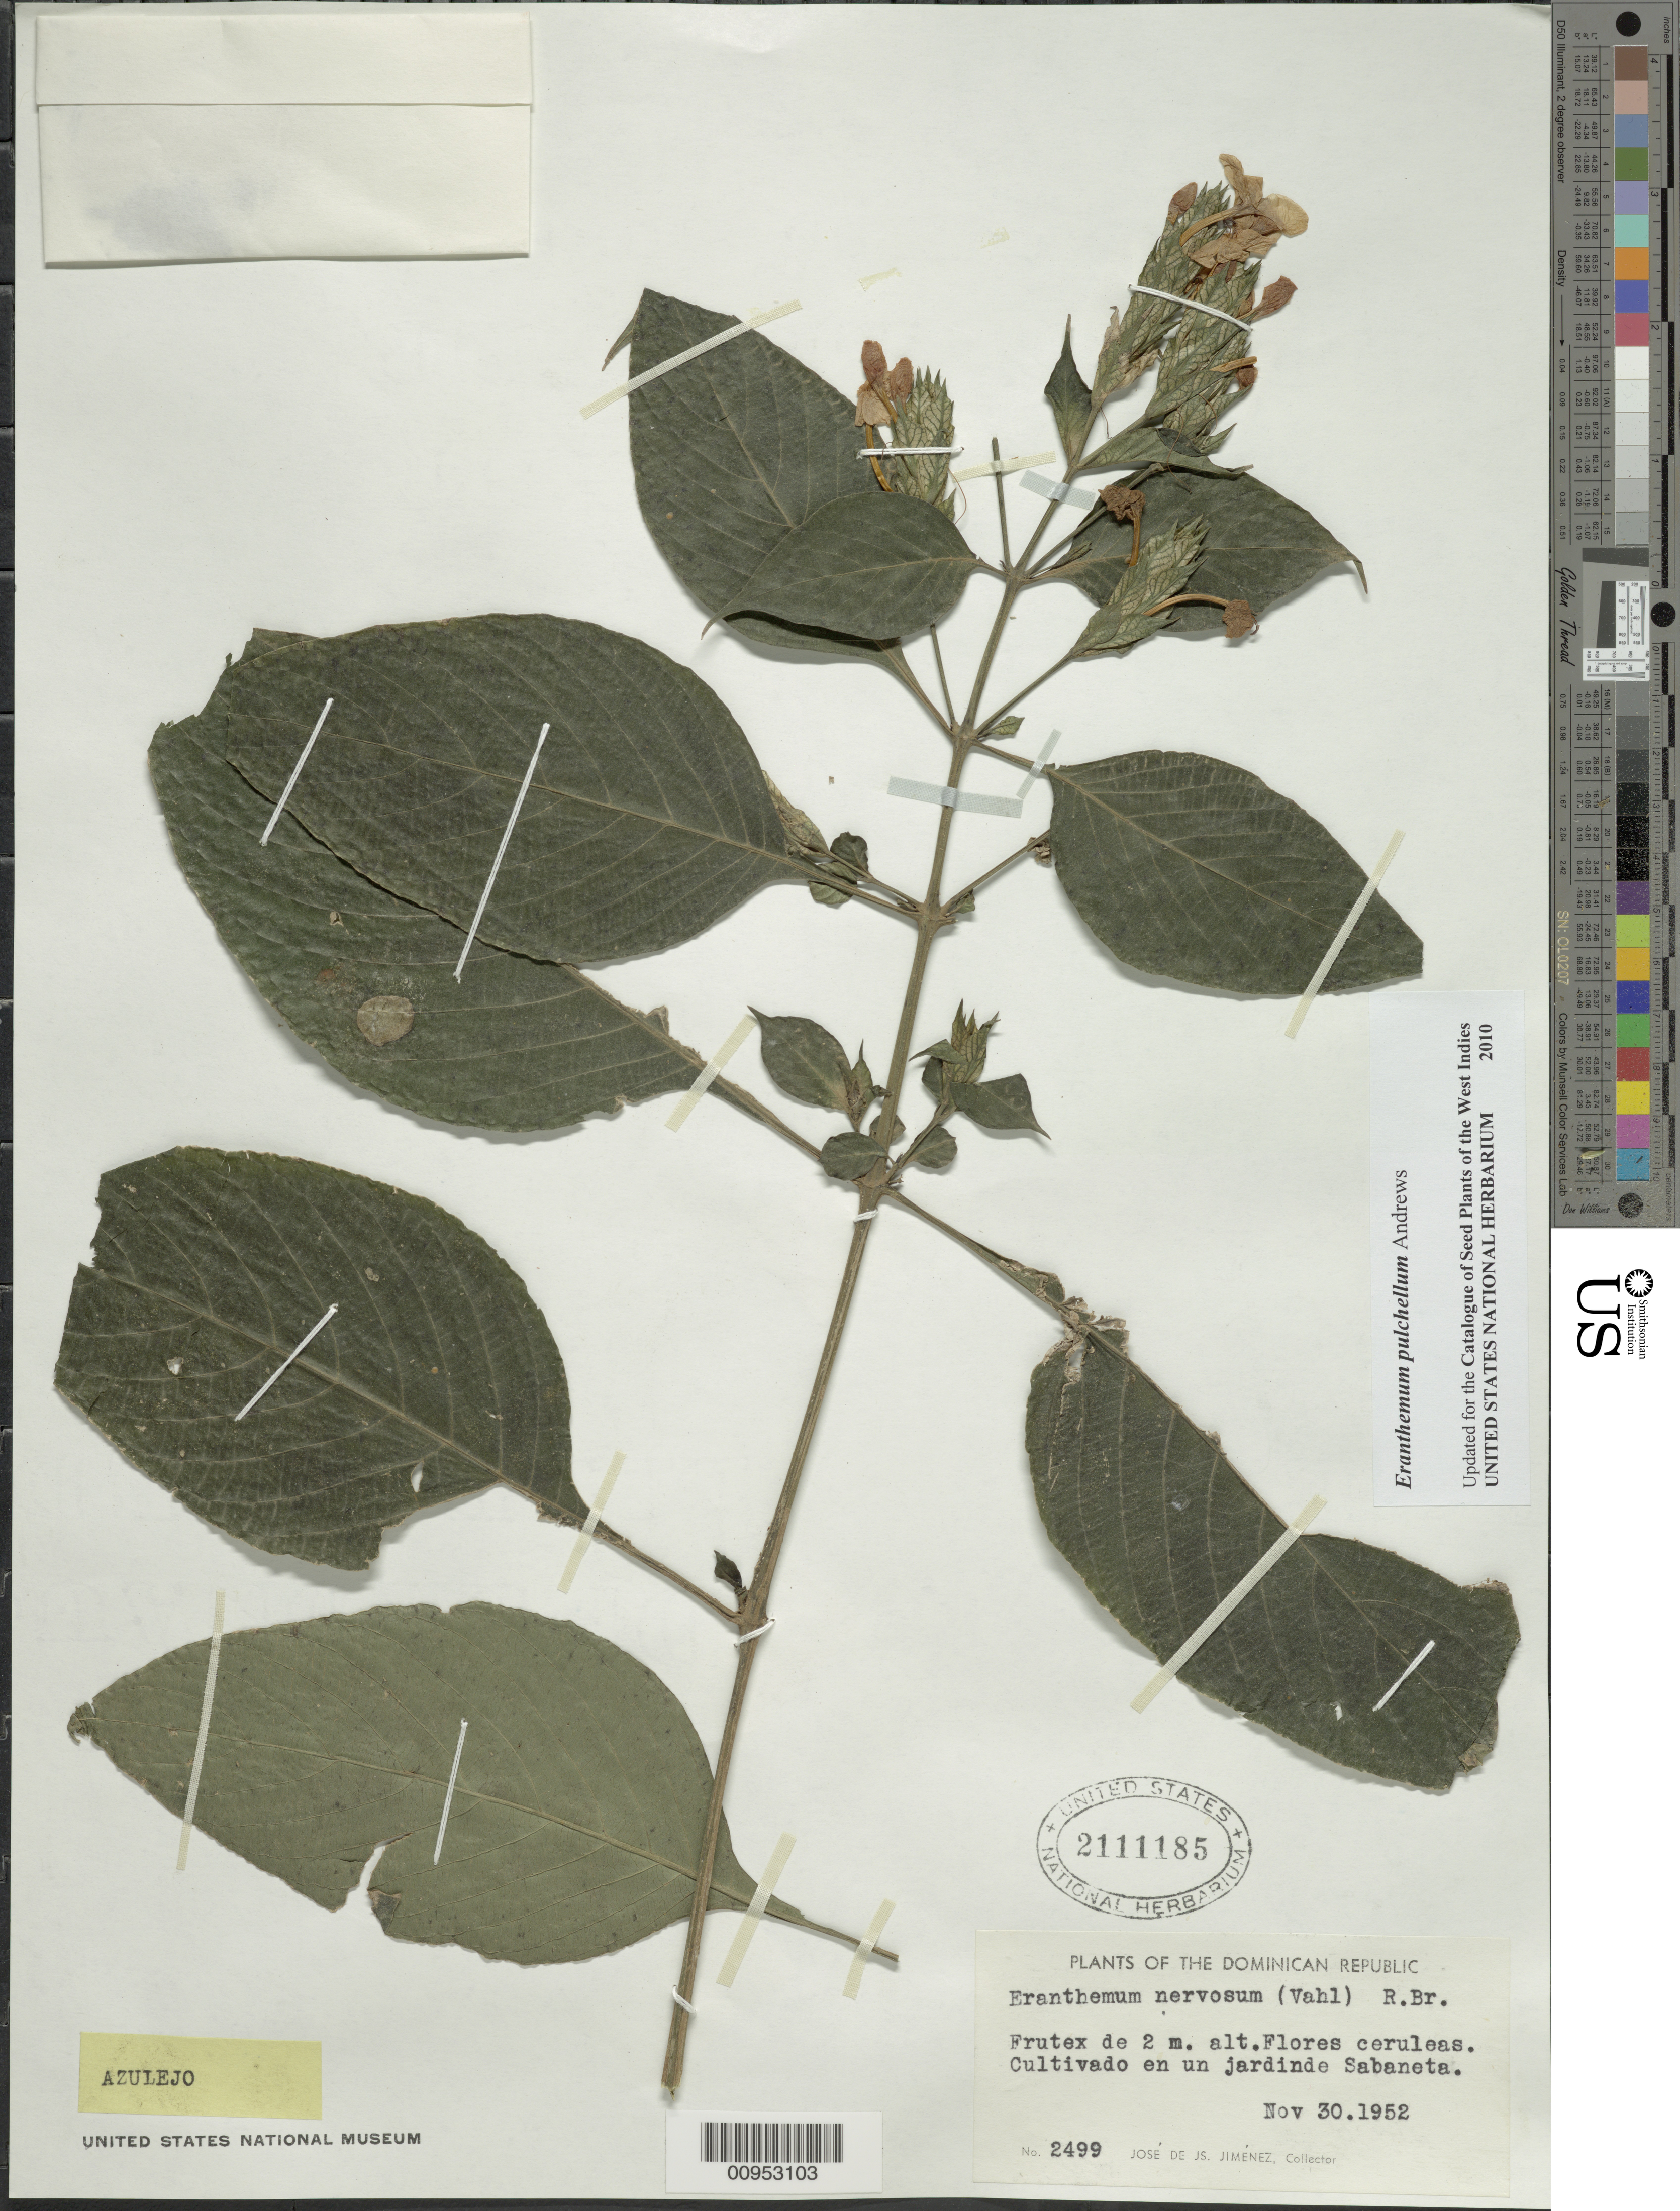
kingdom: Plantae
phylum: Tracheophyta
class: Magnoliopsida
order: Lamiales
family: Acanthaceae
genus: Eranthemum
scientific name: Eranthemum pulchellum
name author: Andrews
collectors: J. J. Jiménez Almonte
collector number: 2499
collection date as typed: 30 Nov 1952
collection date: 1952-11-30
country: Dominican Republic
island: Hispaniola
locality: Jardinde Sabaneta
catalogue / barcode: US 2111185